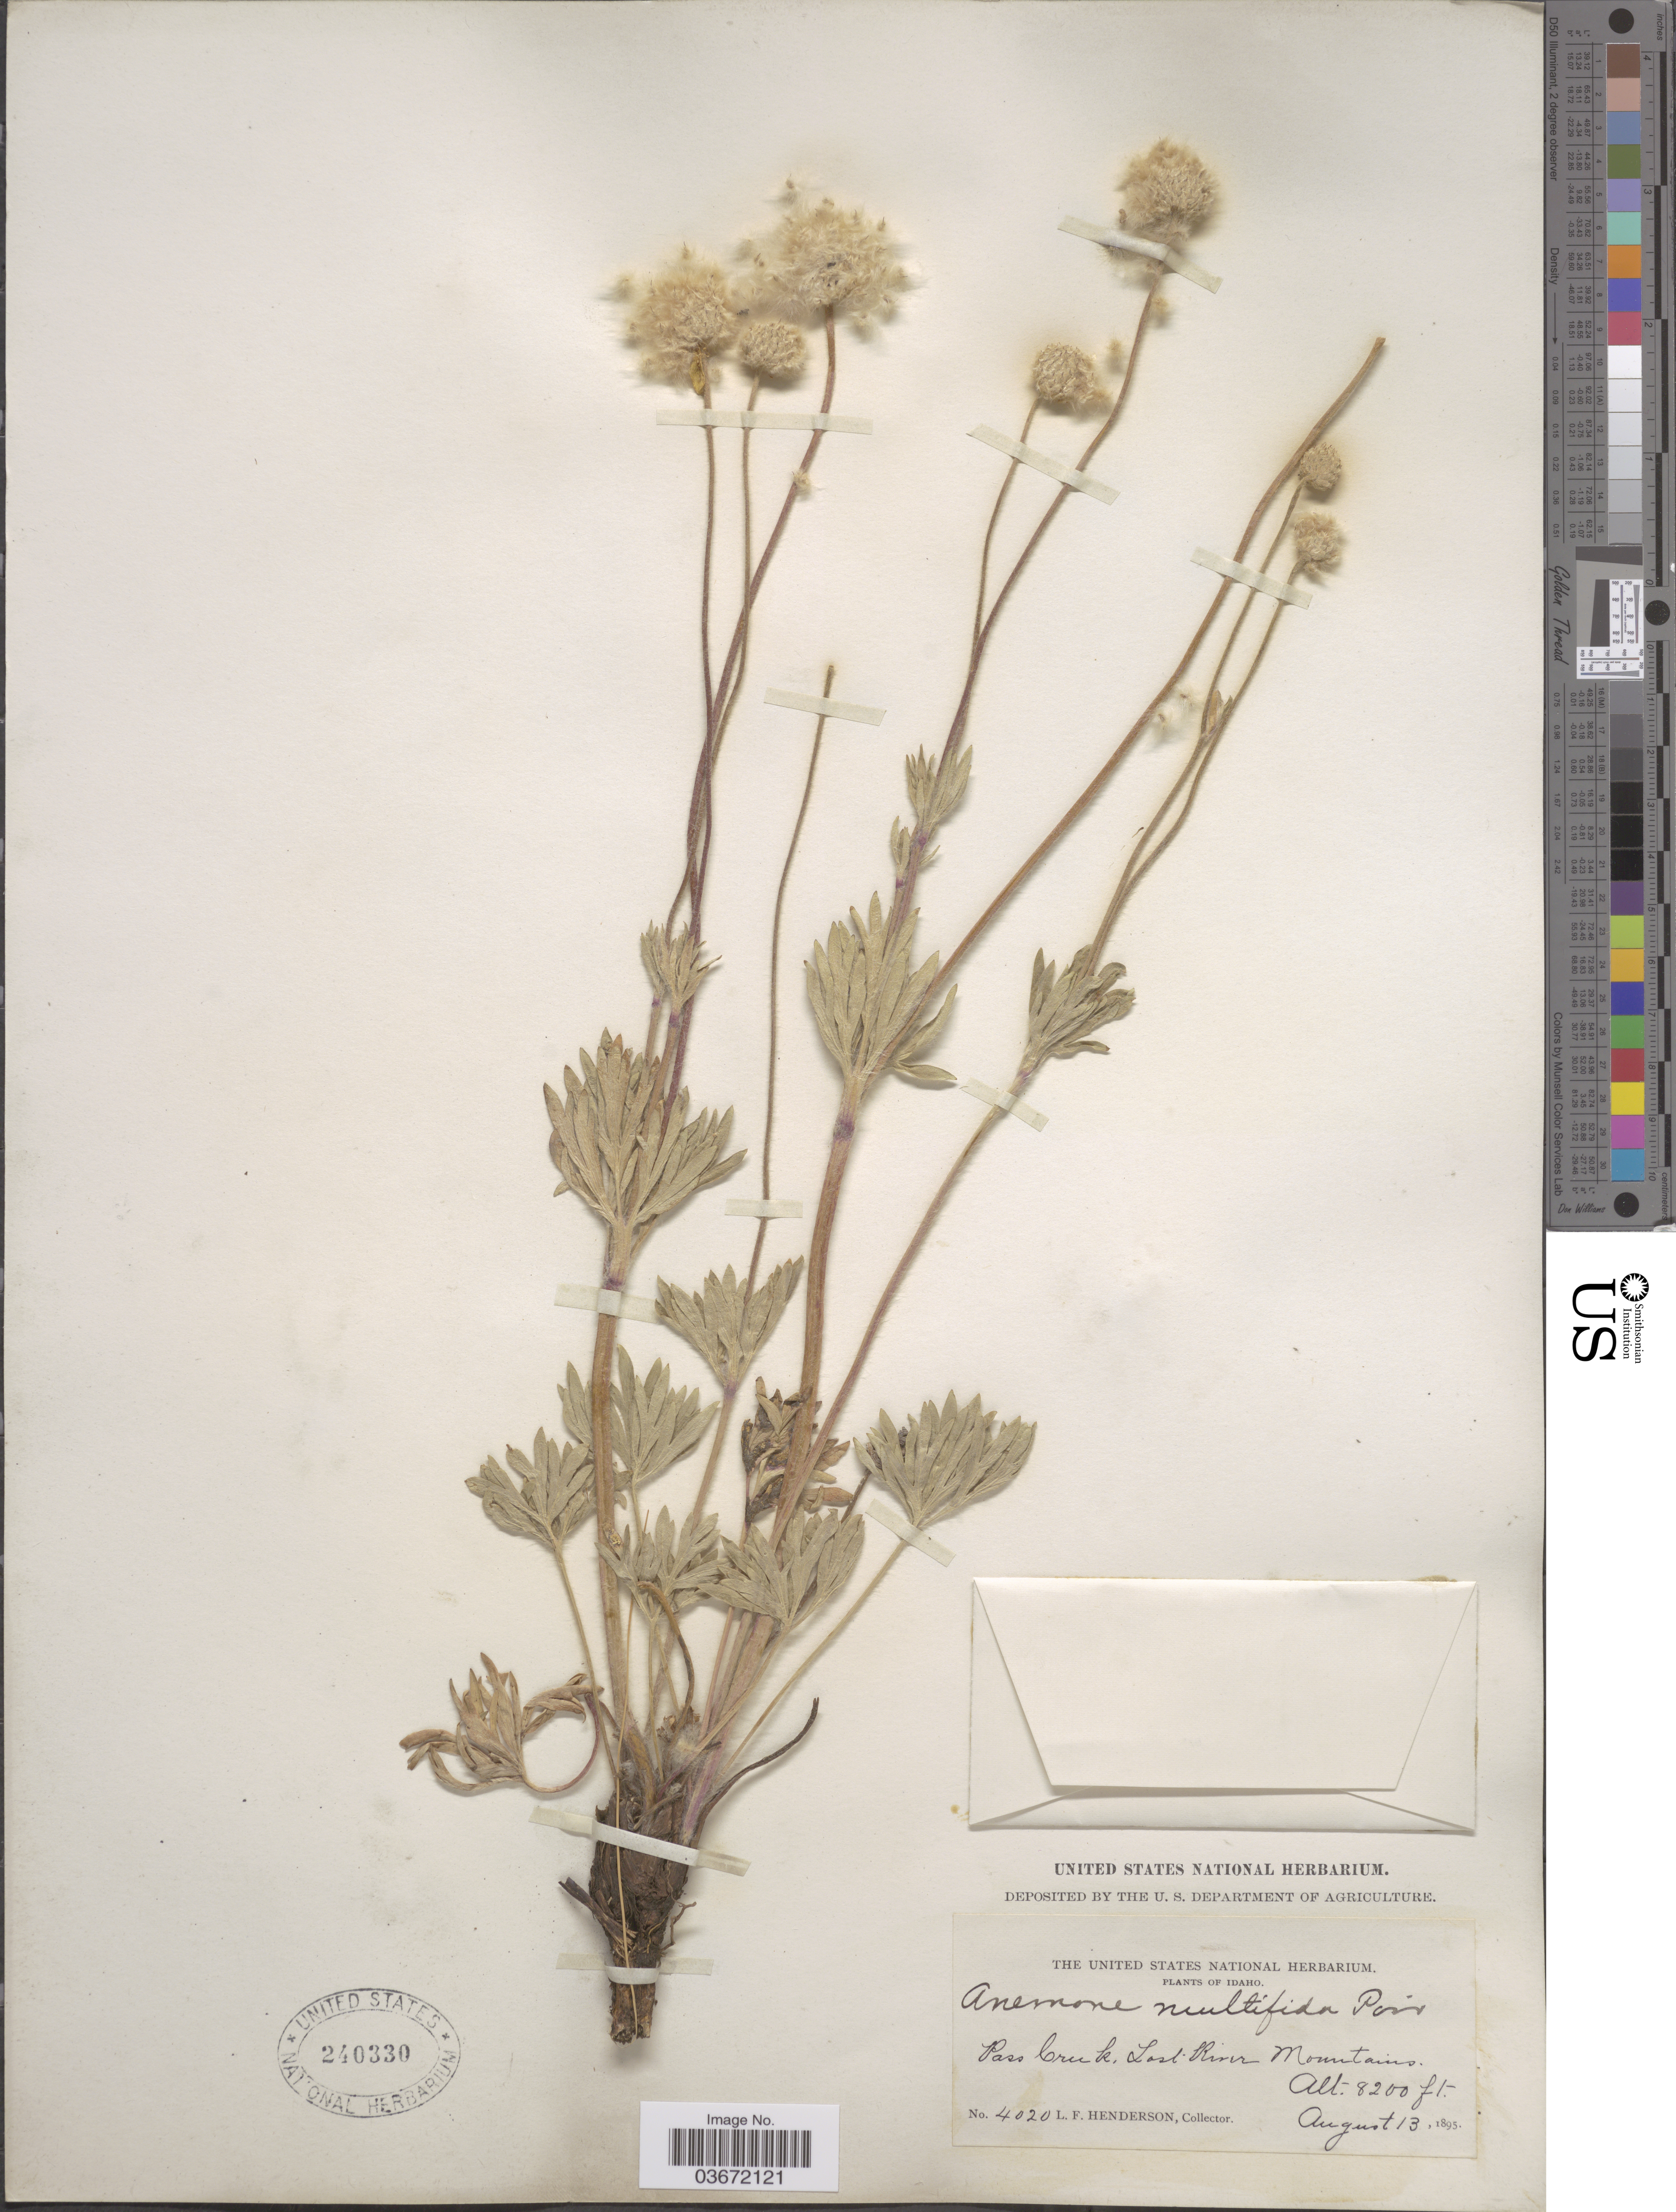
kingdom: Plantae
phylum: Tracheophyta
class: Magnoliopsida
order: Ranunculales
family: Ranunculaceae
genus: Anemone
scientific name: Anemone multifida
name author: Poir.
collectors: L. Henderson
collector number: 4020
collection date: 1895-08-13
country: United States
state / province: Idaho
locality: Pass Creek, Lost River Mountains.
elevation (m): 2499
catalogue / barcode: US 240330